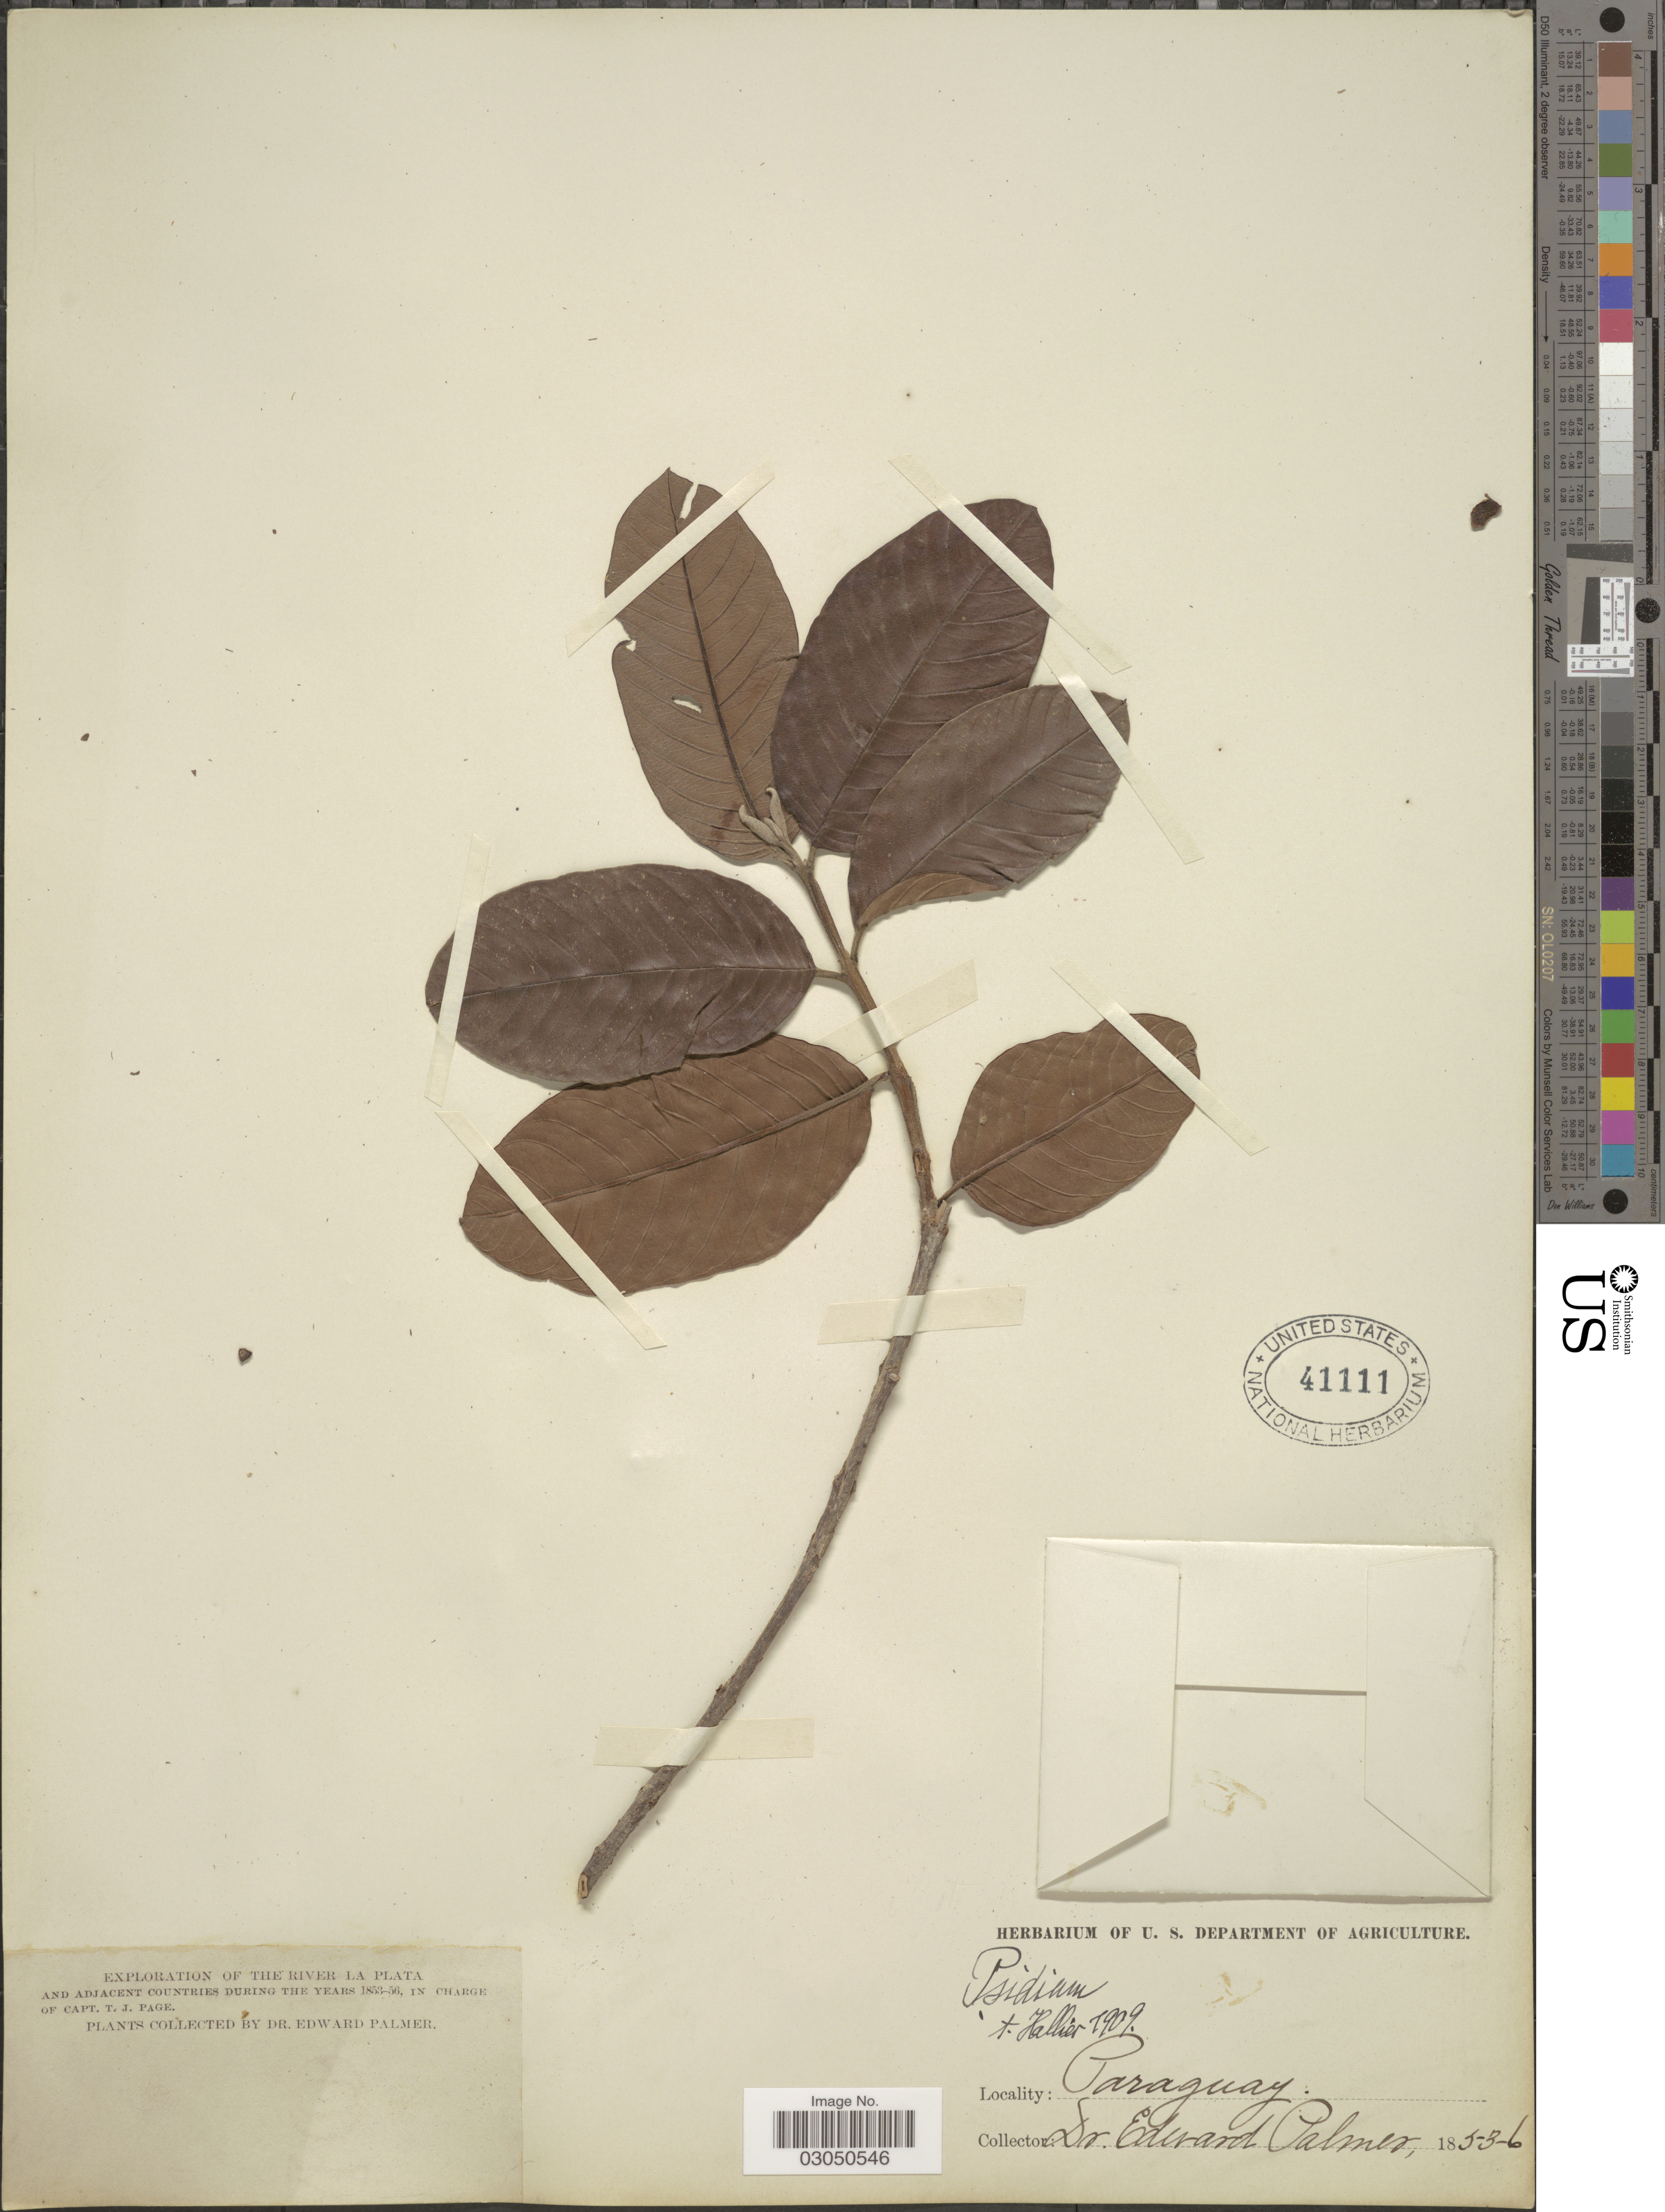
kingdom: Plantae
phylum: Tracheophyta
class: Magnoliopsida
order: Myrtales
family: Myrtaceae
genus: Psidium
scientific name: Psidium guajava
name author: L.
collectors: E. Palmer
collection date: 1853/1856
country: Paraguay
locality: River La Plata.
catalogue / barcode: US 41111